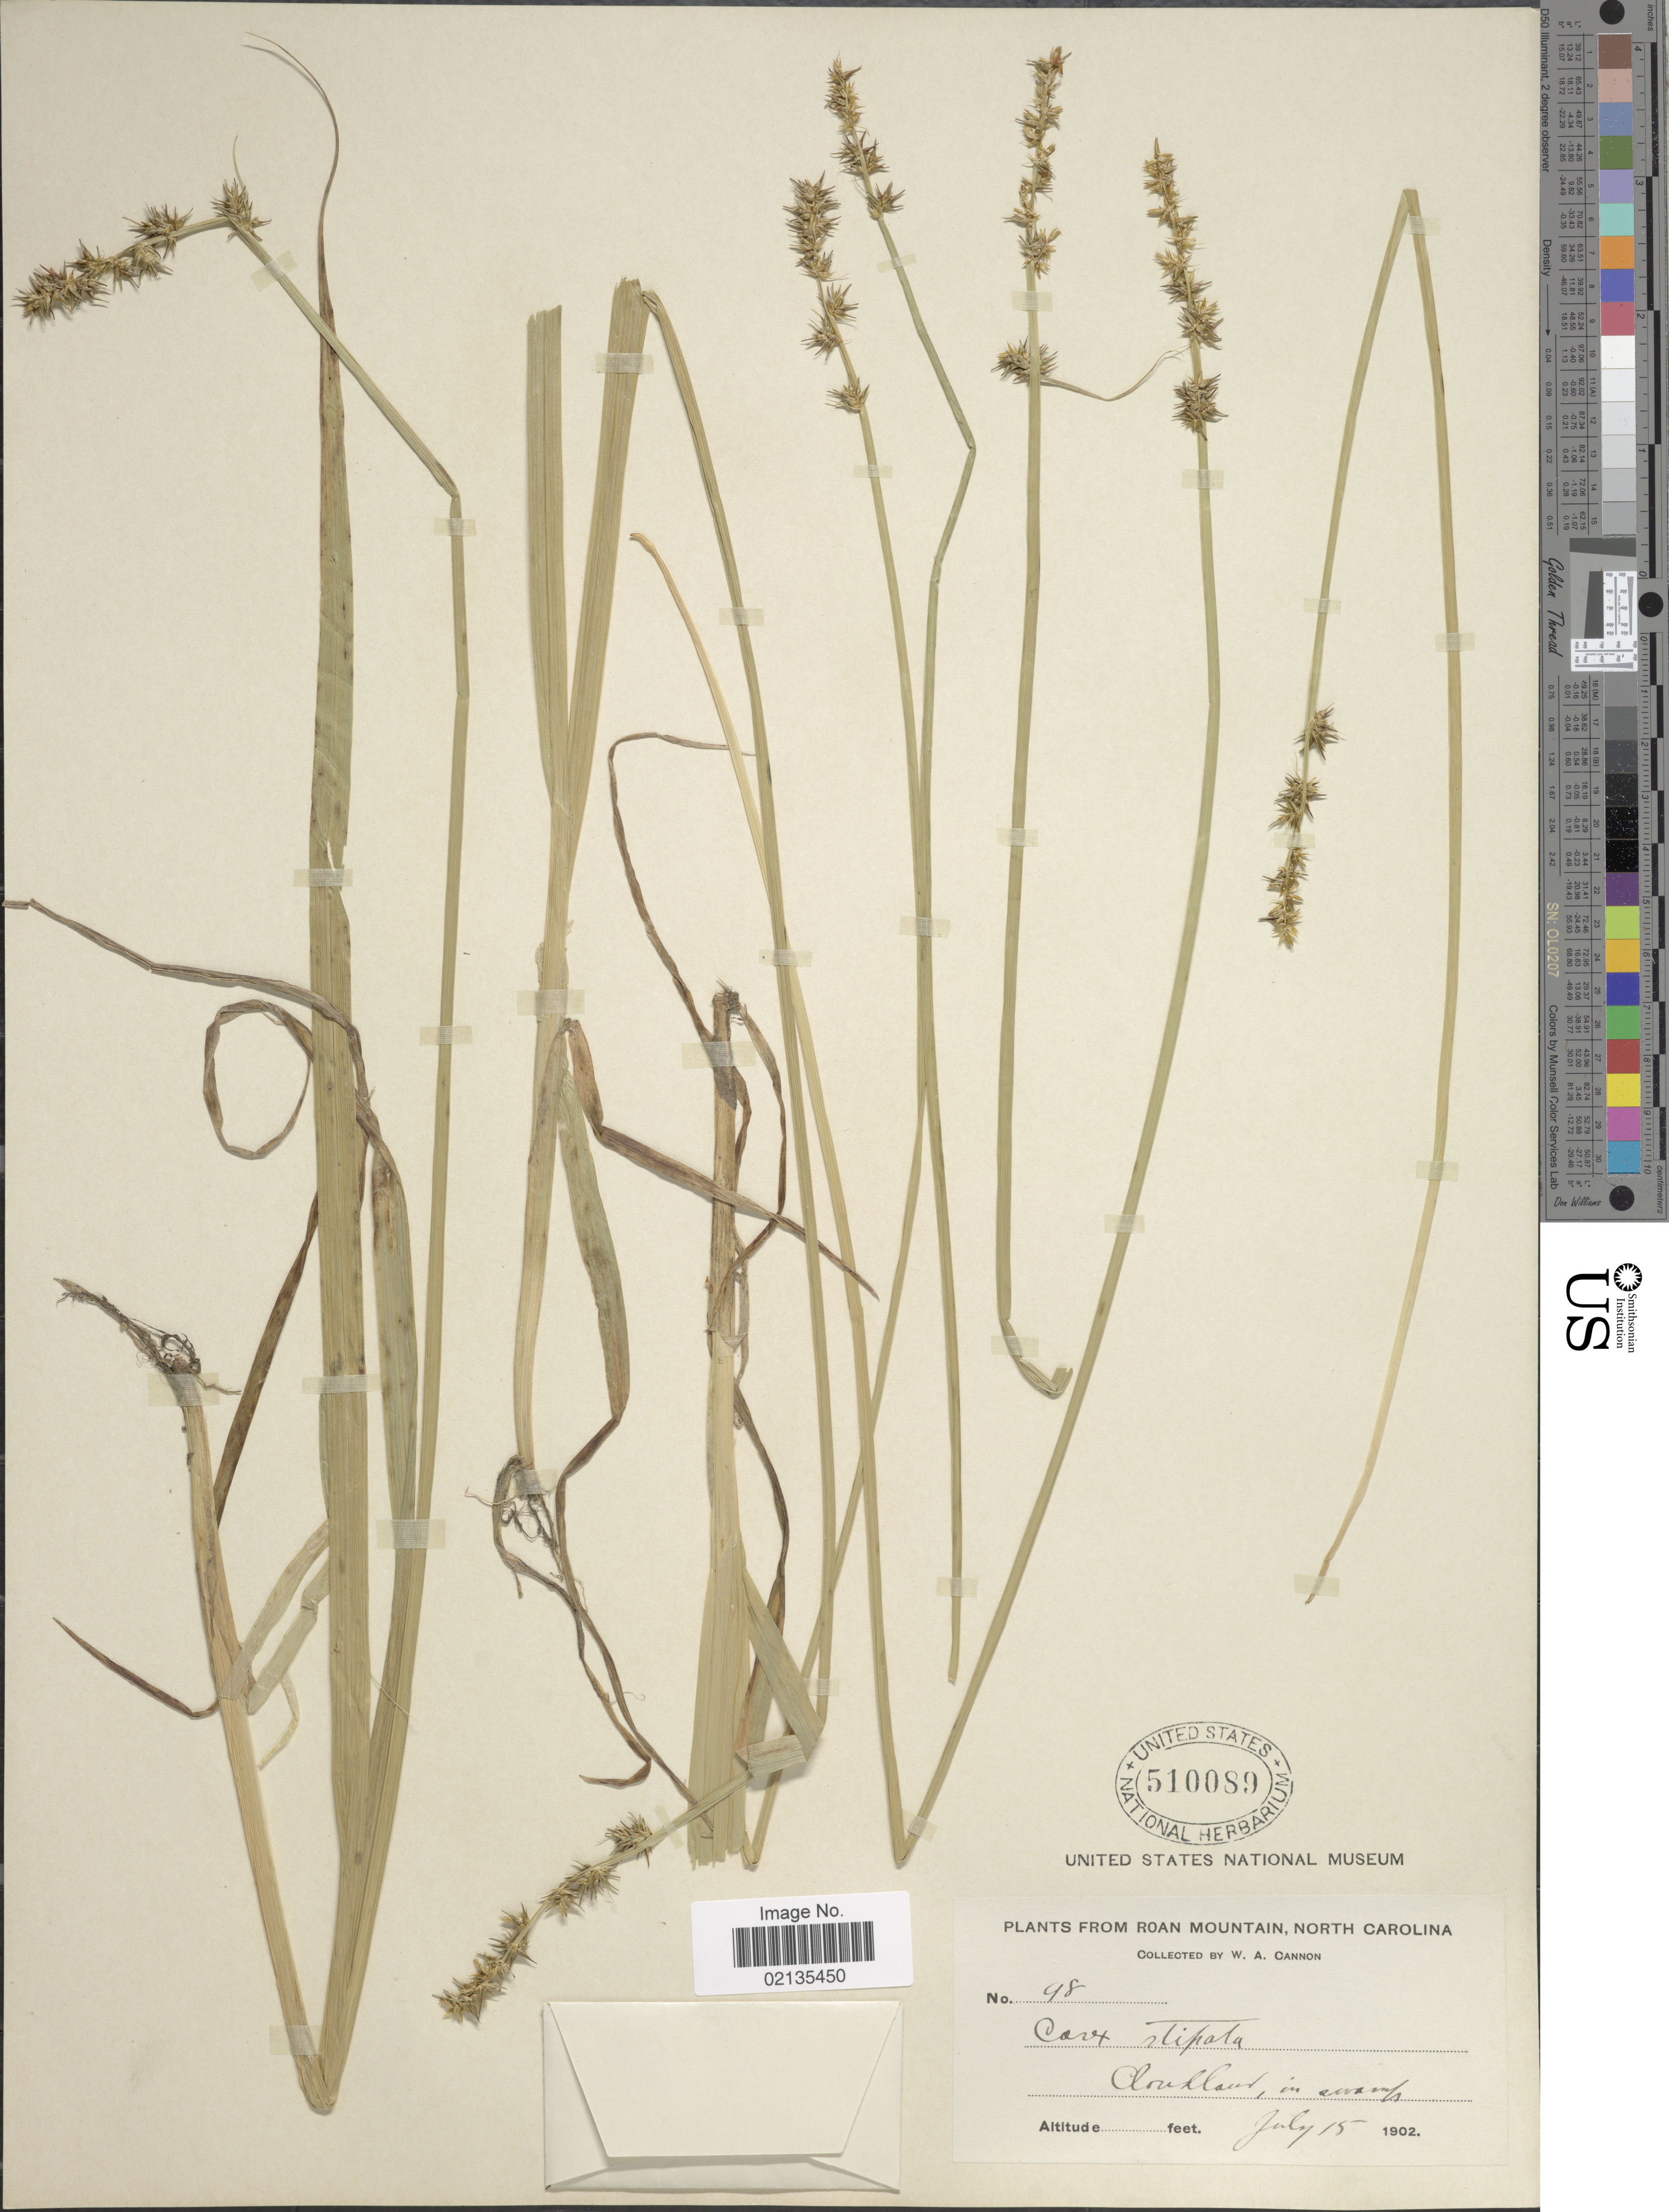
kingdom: Plantae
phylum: Tracheophyta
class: Liliopsida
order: Poales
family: Cyperaceae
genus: Carex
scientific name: Carex stipata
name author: Muhl. ex Willd.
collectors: W. Cannon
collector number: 98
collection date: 1902-07-15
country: United States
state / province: North Carolina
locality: Roan Mountain, Cloudland, in swamp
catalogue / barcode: US 510089